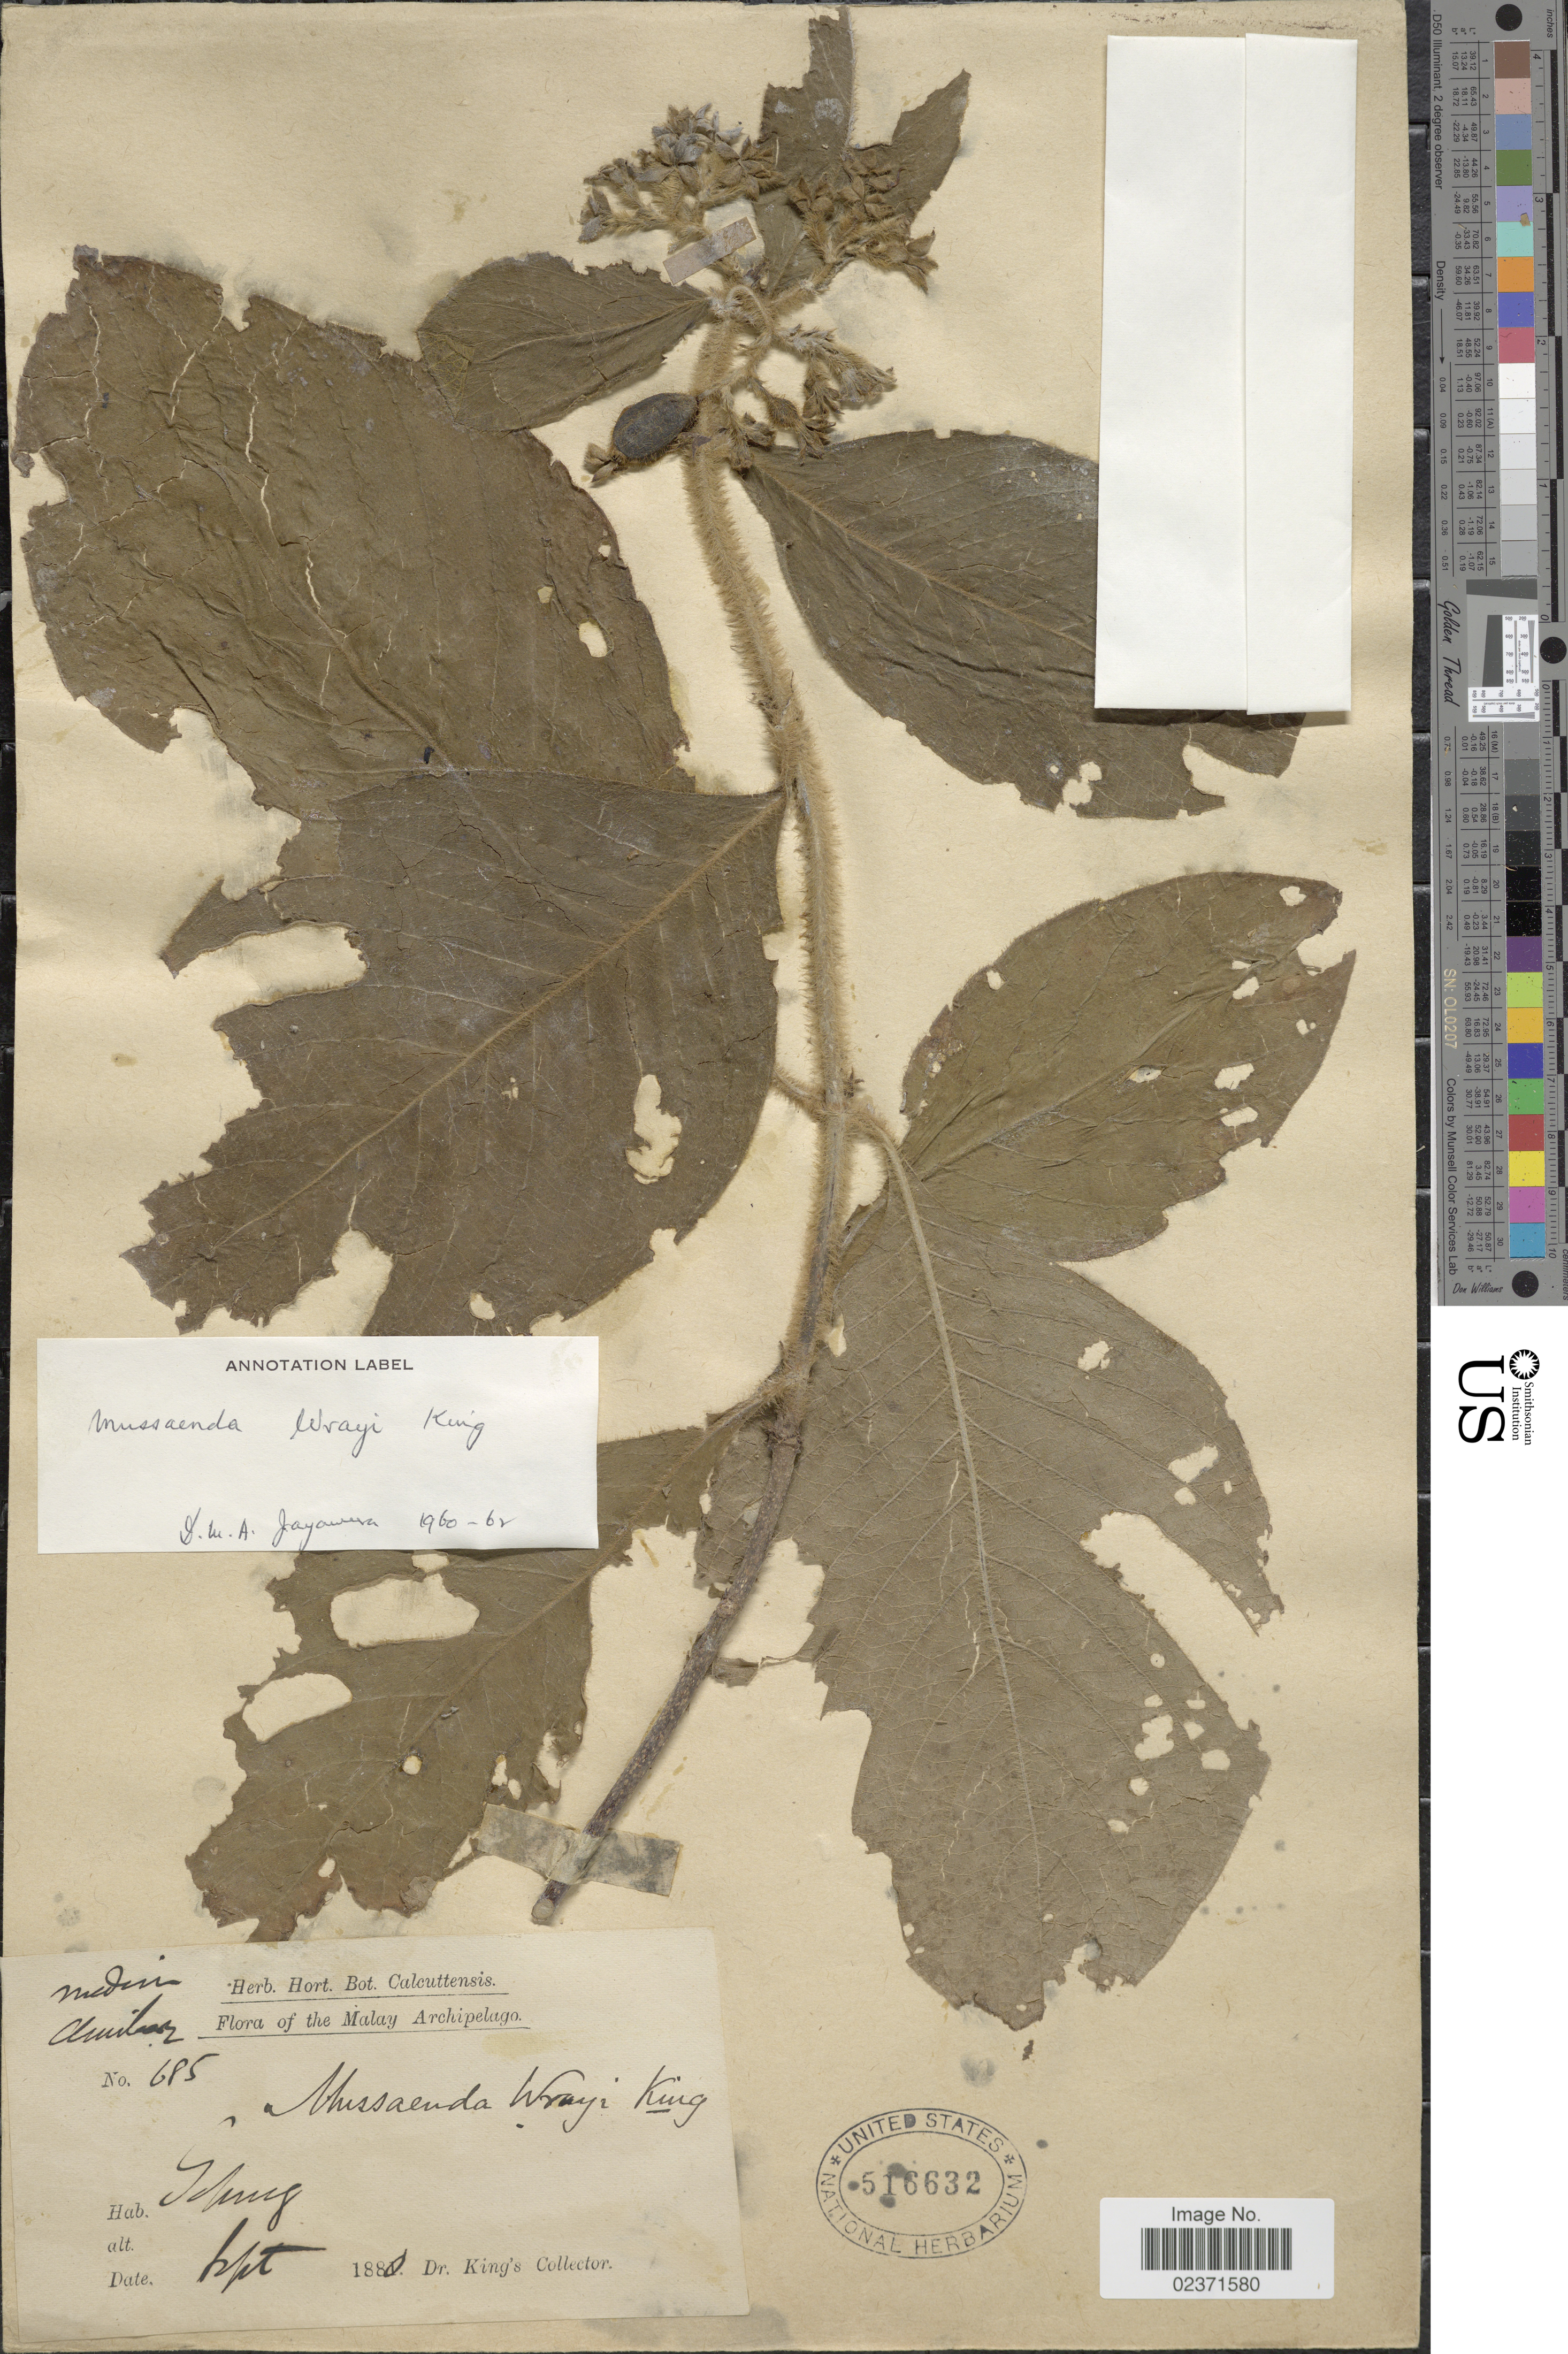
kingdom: Plantae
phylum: Tracheophyta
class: Magnoliopsida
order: Gentianales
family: Rubiaceae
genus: Mussaenda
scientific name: Mussaenda wrayi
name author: King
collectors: Dr. King's collector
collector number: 685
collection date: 1880-09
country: Malaysia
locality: Malay Archipelago. Schung [interpreted]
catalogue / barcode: US 516632